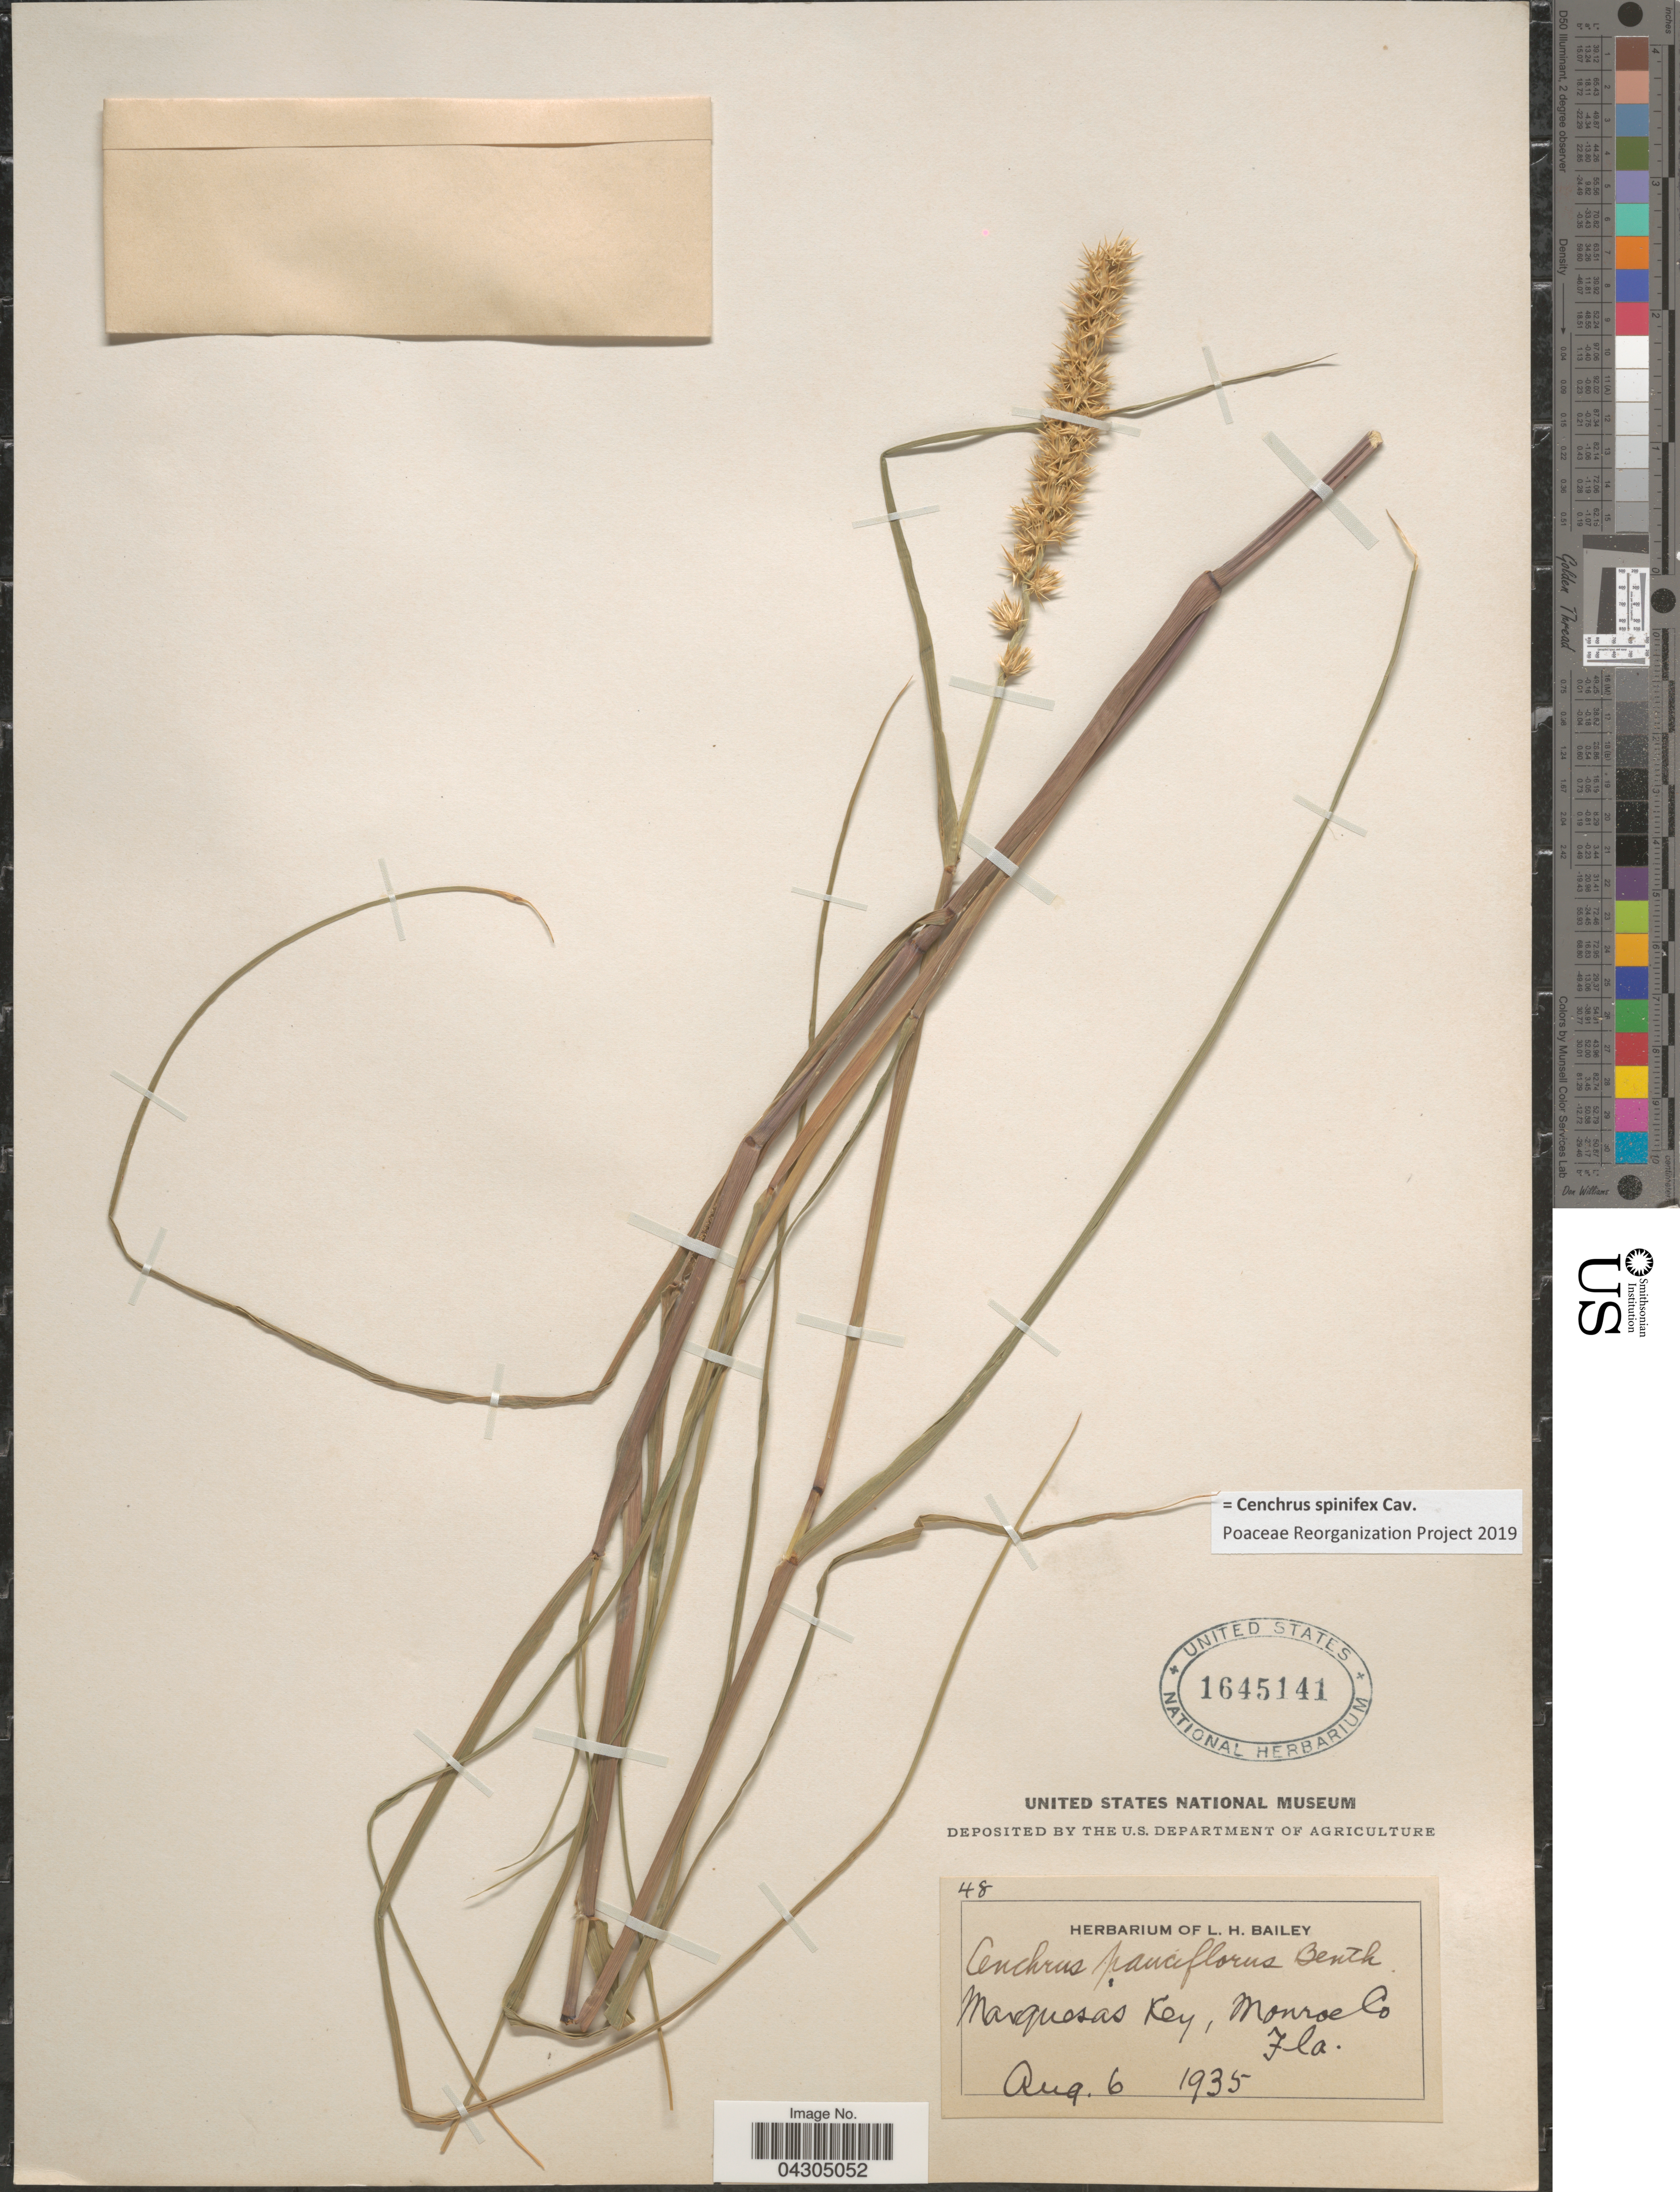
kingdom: Plantae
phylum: Tracheophyta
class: Liliopsida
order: Poales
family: Poaceae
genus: Cenchrus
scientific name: Cenchrus spinifex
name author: Cav.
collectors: ex Herb. L.H. Bailey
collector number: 48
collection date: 1935-08-06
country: United States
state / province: Florida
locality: Marquesas Key, Monroe Co.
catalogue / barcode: US 1645141